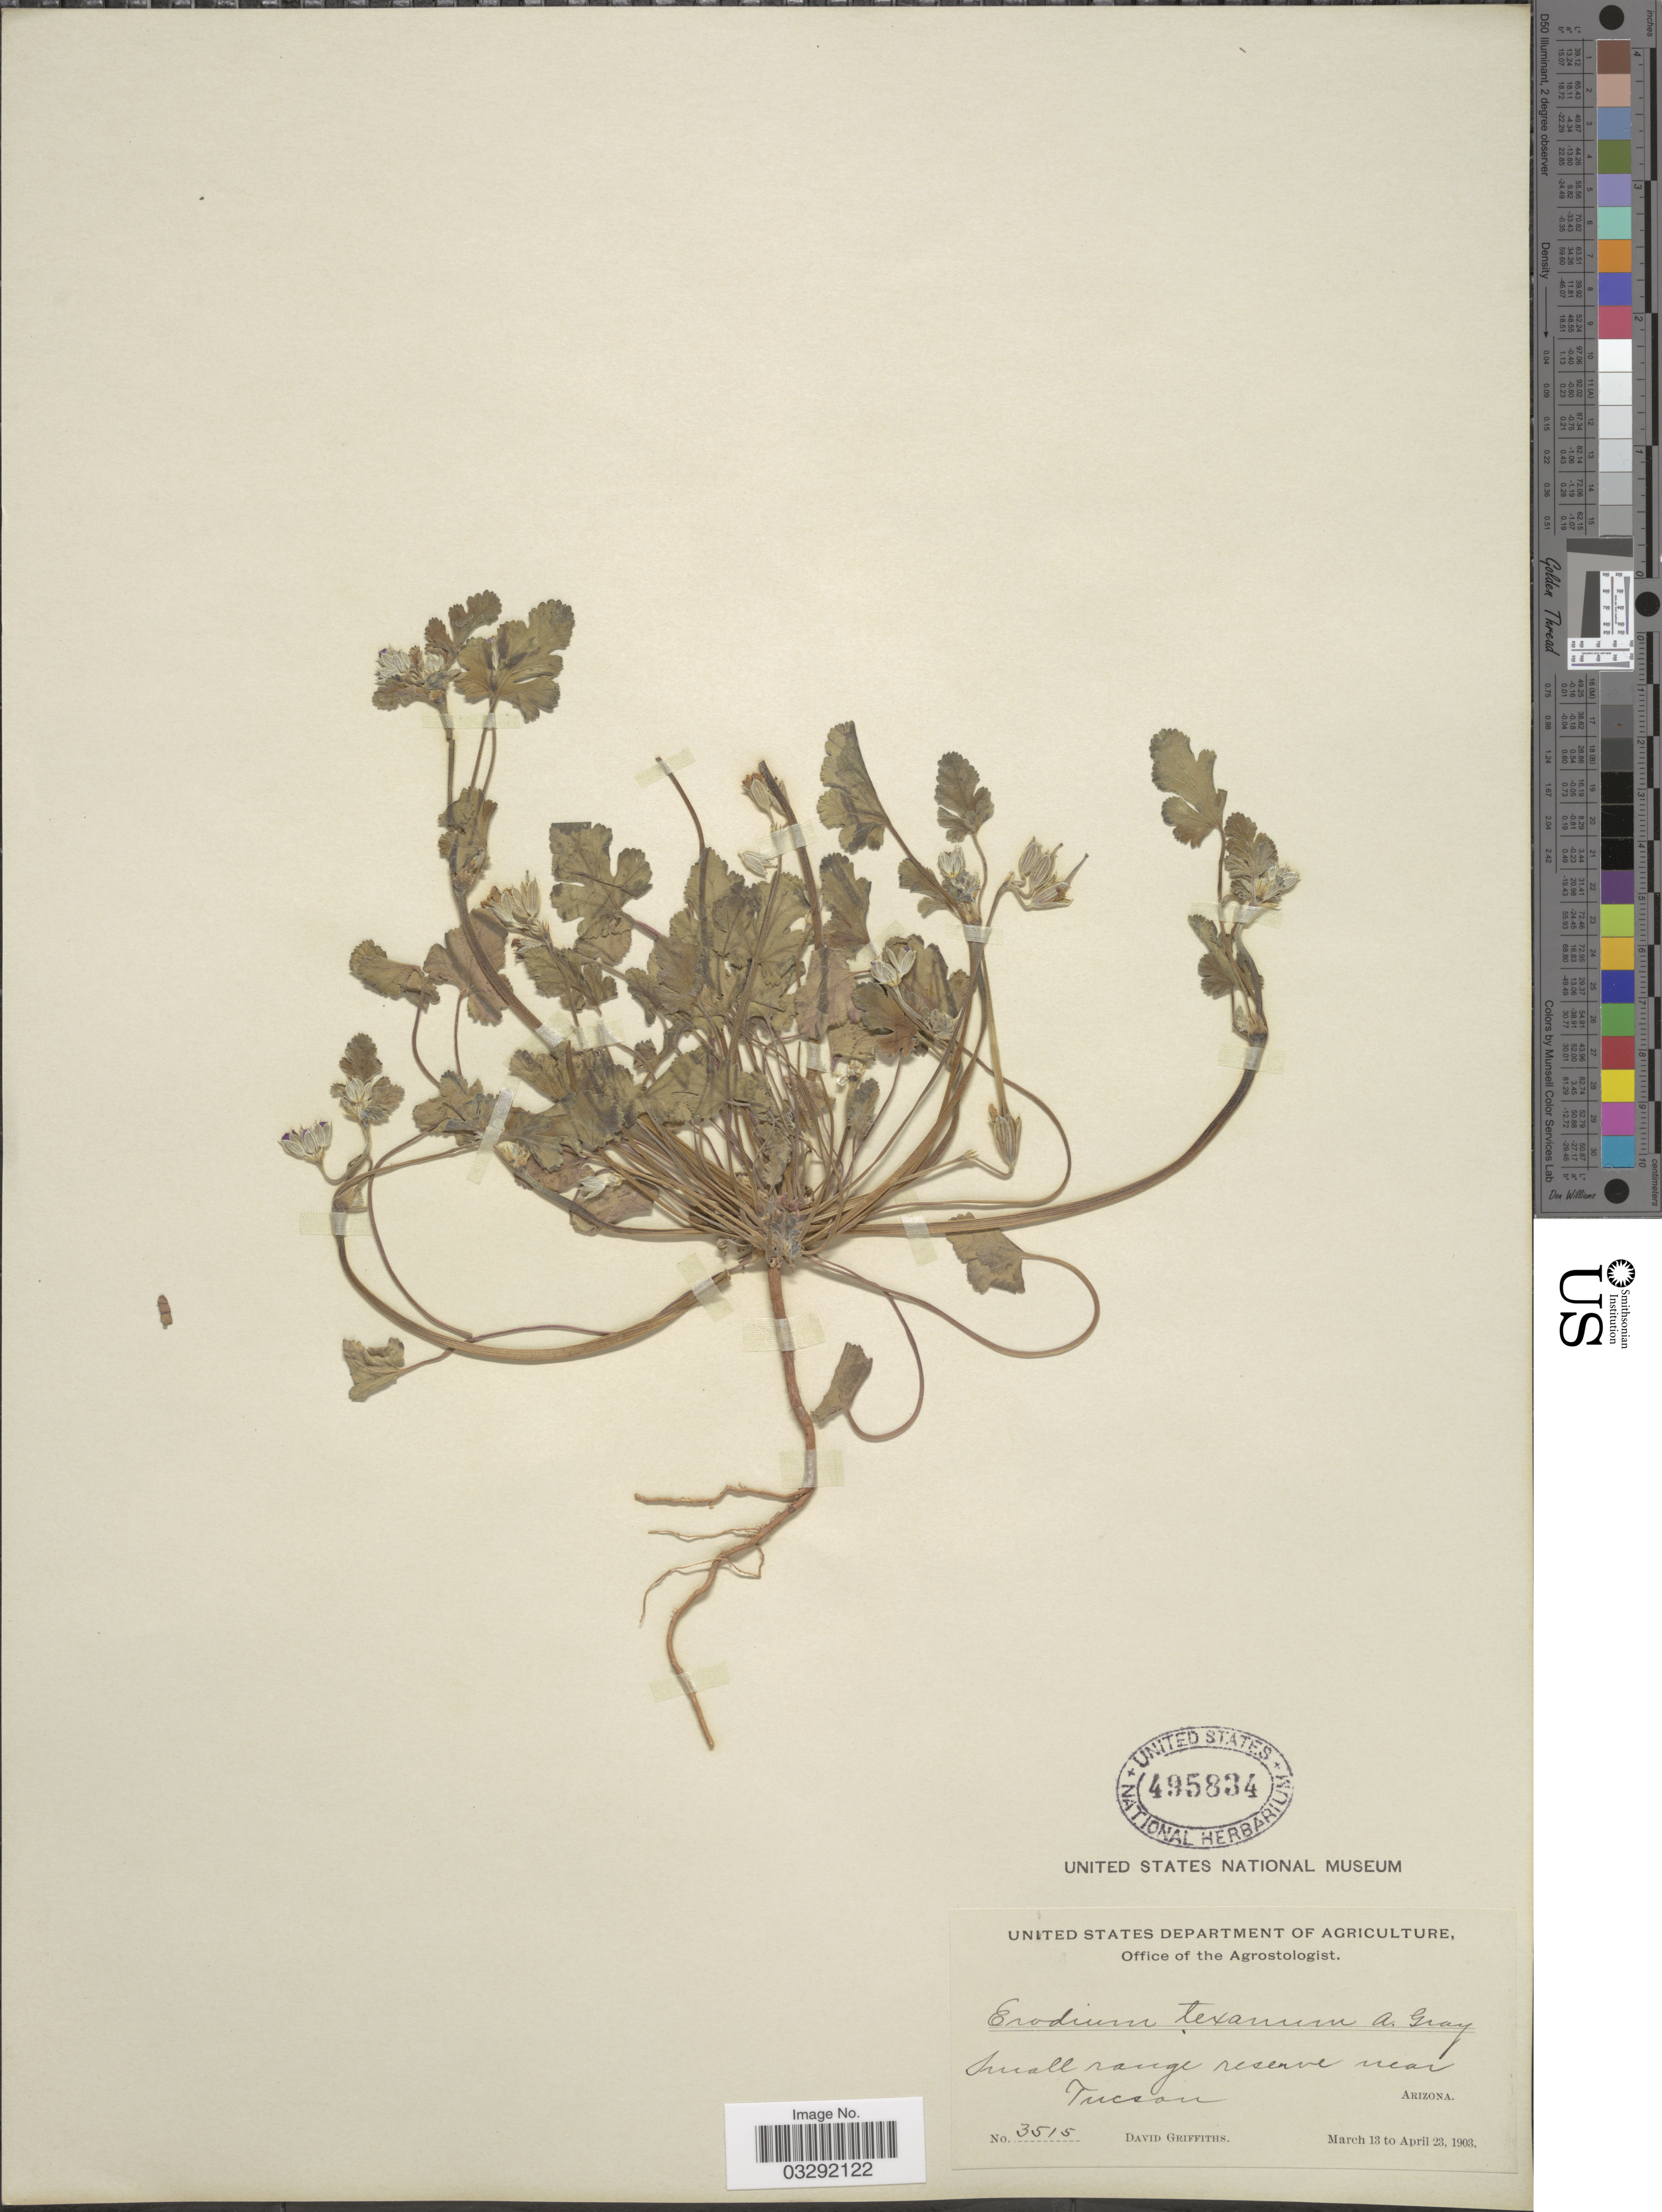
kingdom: Plantae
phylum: Tracheophyta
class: Magnoliopsida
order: Geraniales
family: Geraniaceae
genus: Erodium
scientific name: Erodium texanum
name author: A. Gray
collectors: D. Griffiths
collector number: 3515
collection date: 1903-03-13/1903-04-23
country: United States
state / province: Arizona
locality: Small range reserve near Tucson.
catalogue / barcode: US 495834